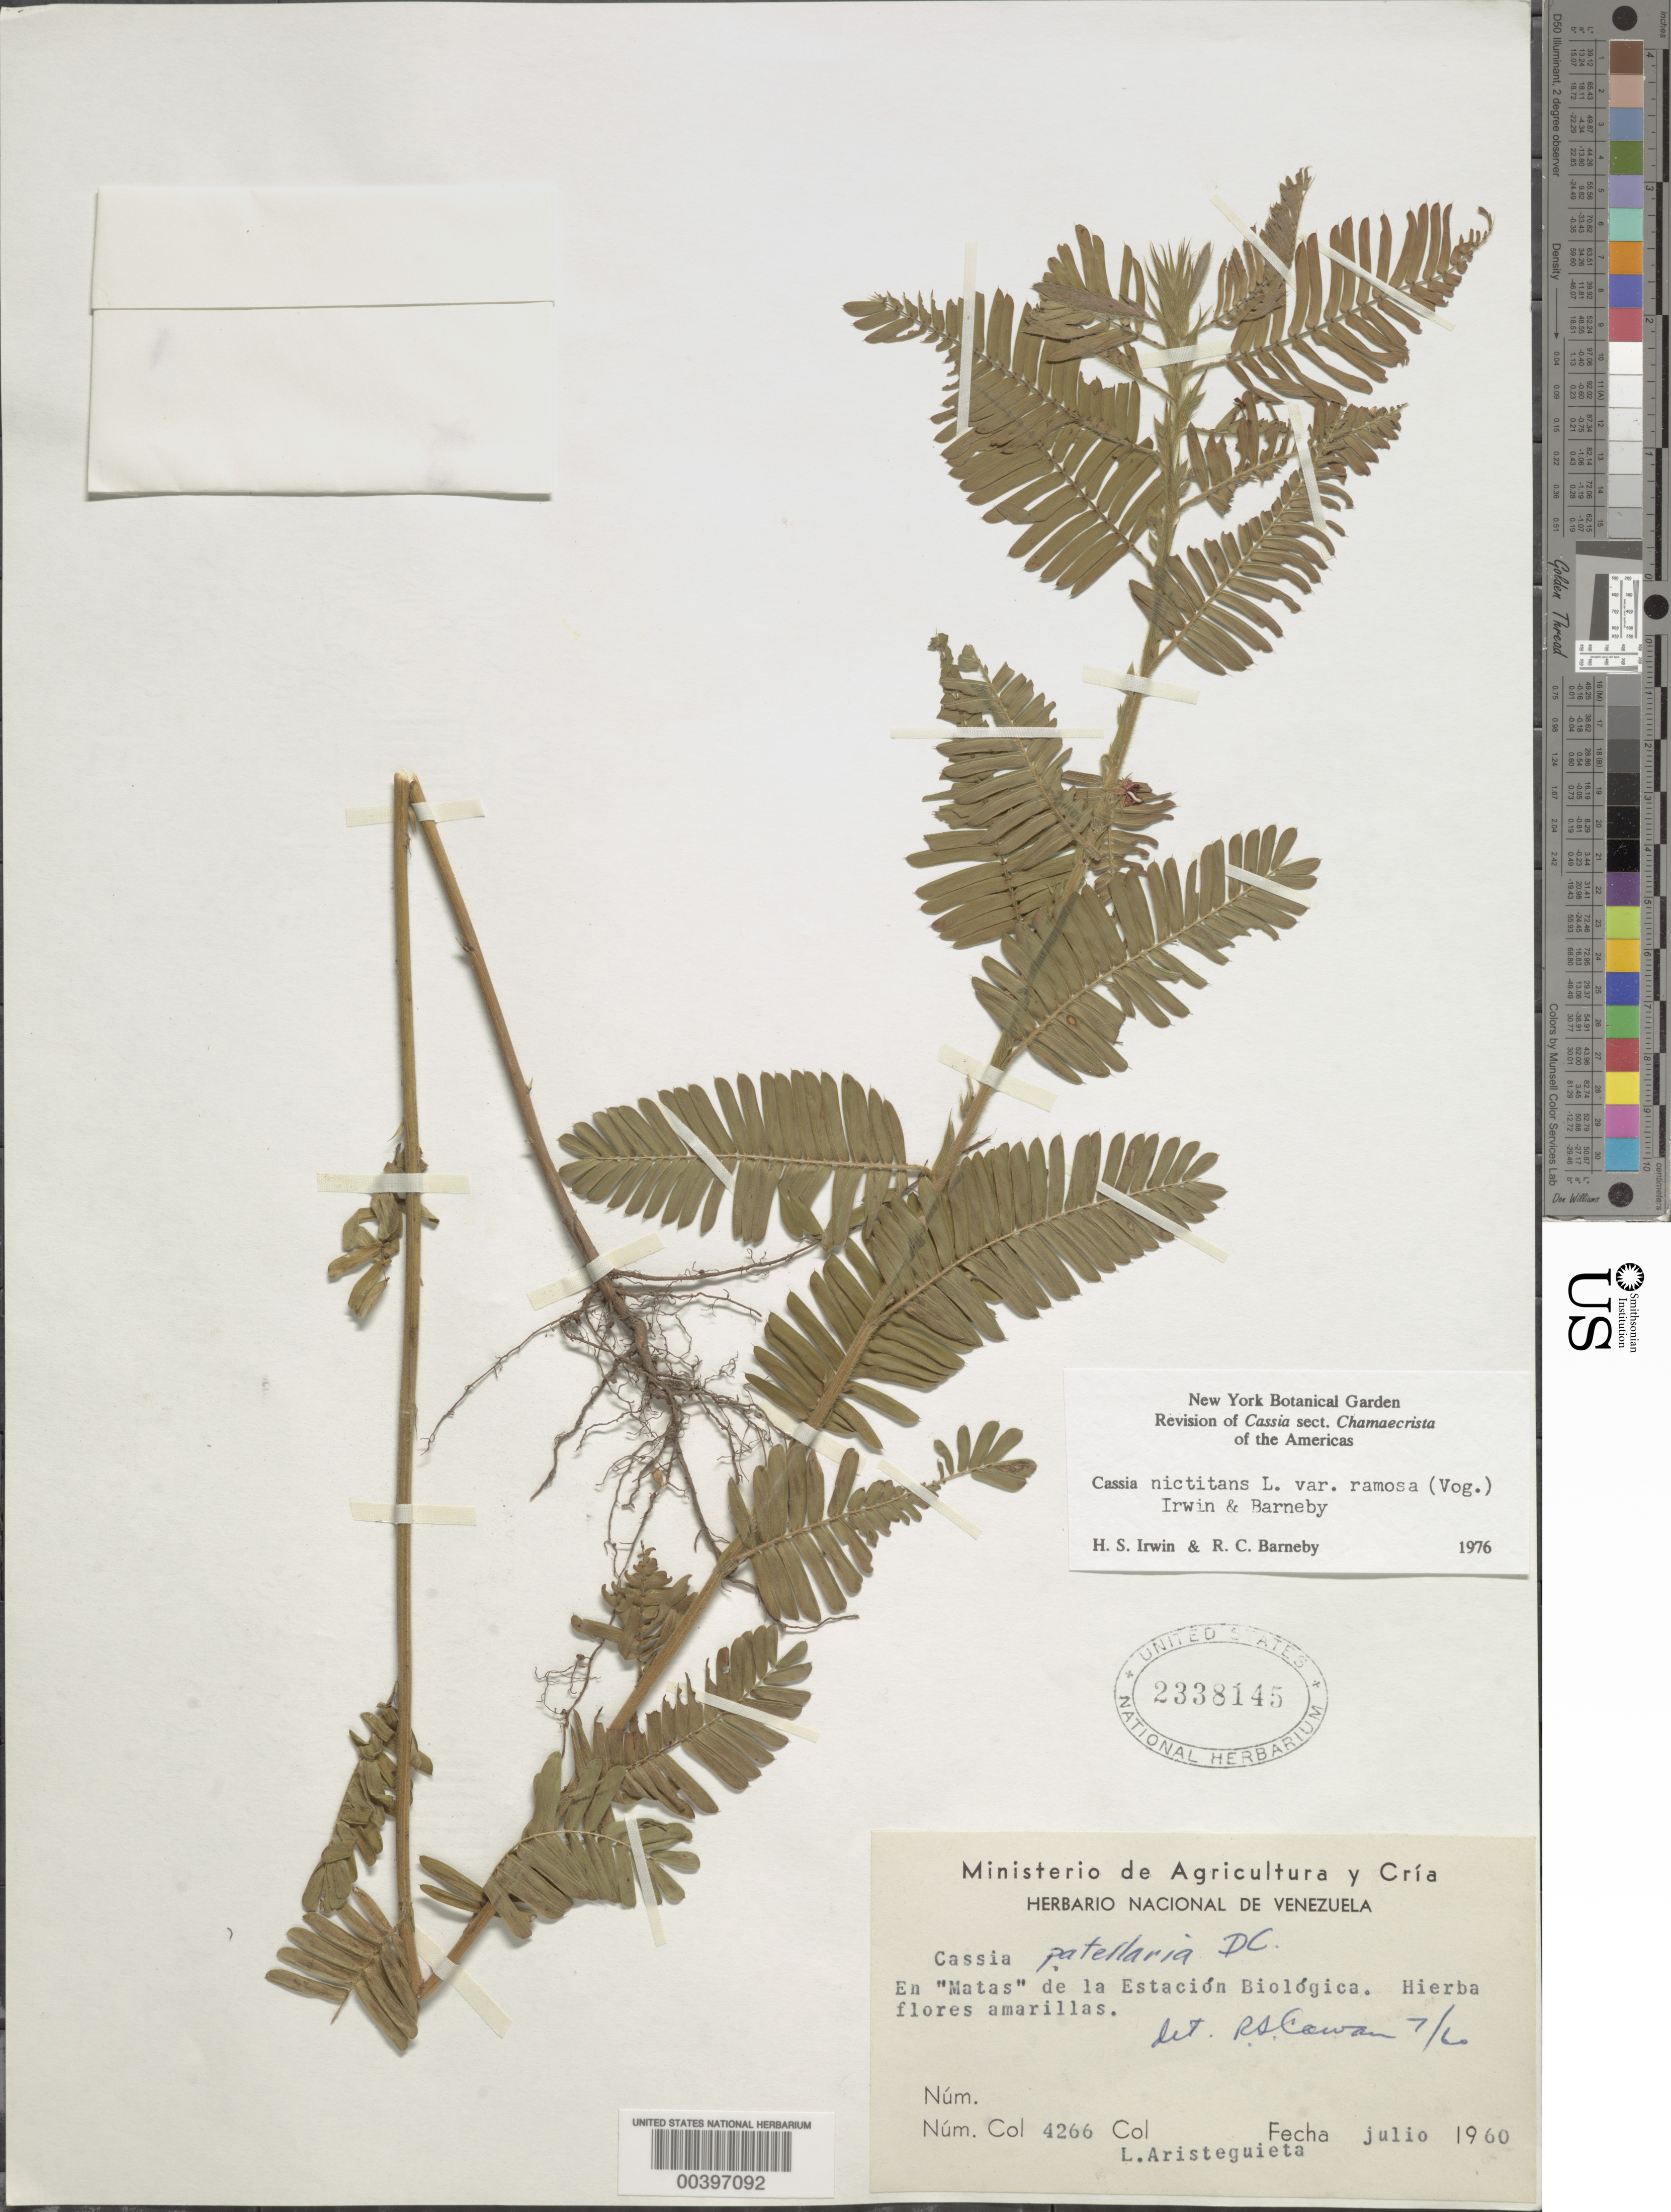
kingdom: Plantae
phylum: Tracheophyta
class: Magnoliopsida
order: Fabales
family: Fabaceae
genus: Chamaecrista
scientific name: Chamaecrista nictitans var. ramosa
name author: (Vogel) H.S. Irwin & Barneby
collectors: L. Aristeguieta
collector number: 4266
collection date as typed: Jul 1960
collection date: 1960-07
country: Venezuela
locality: En "matas" de la estacion biologica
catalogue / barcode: US 2338145